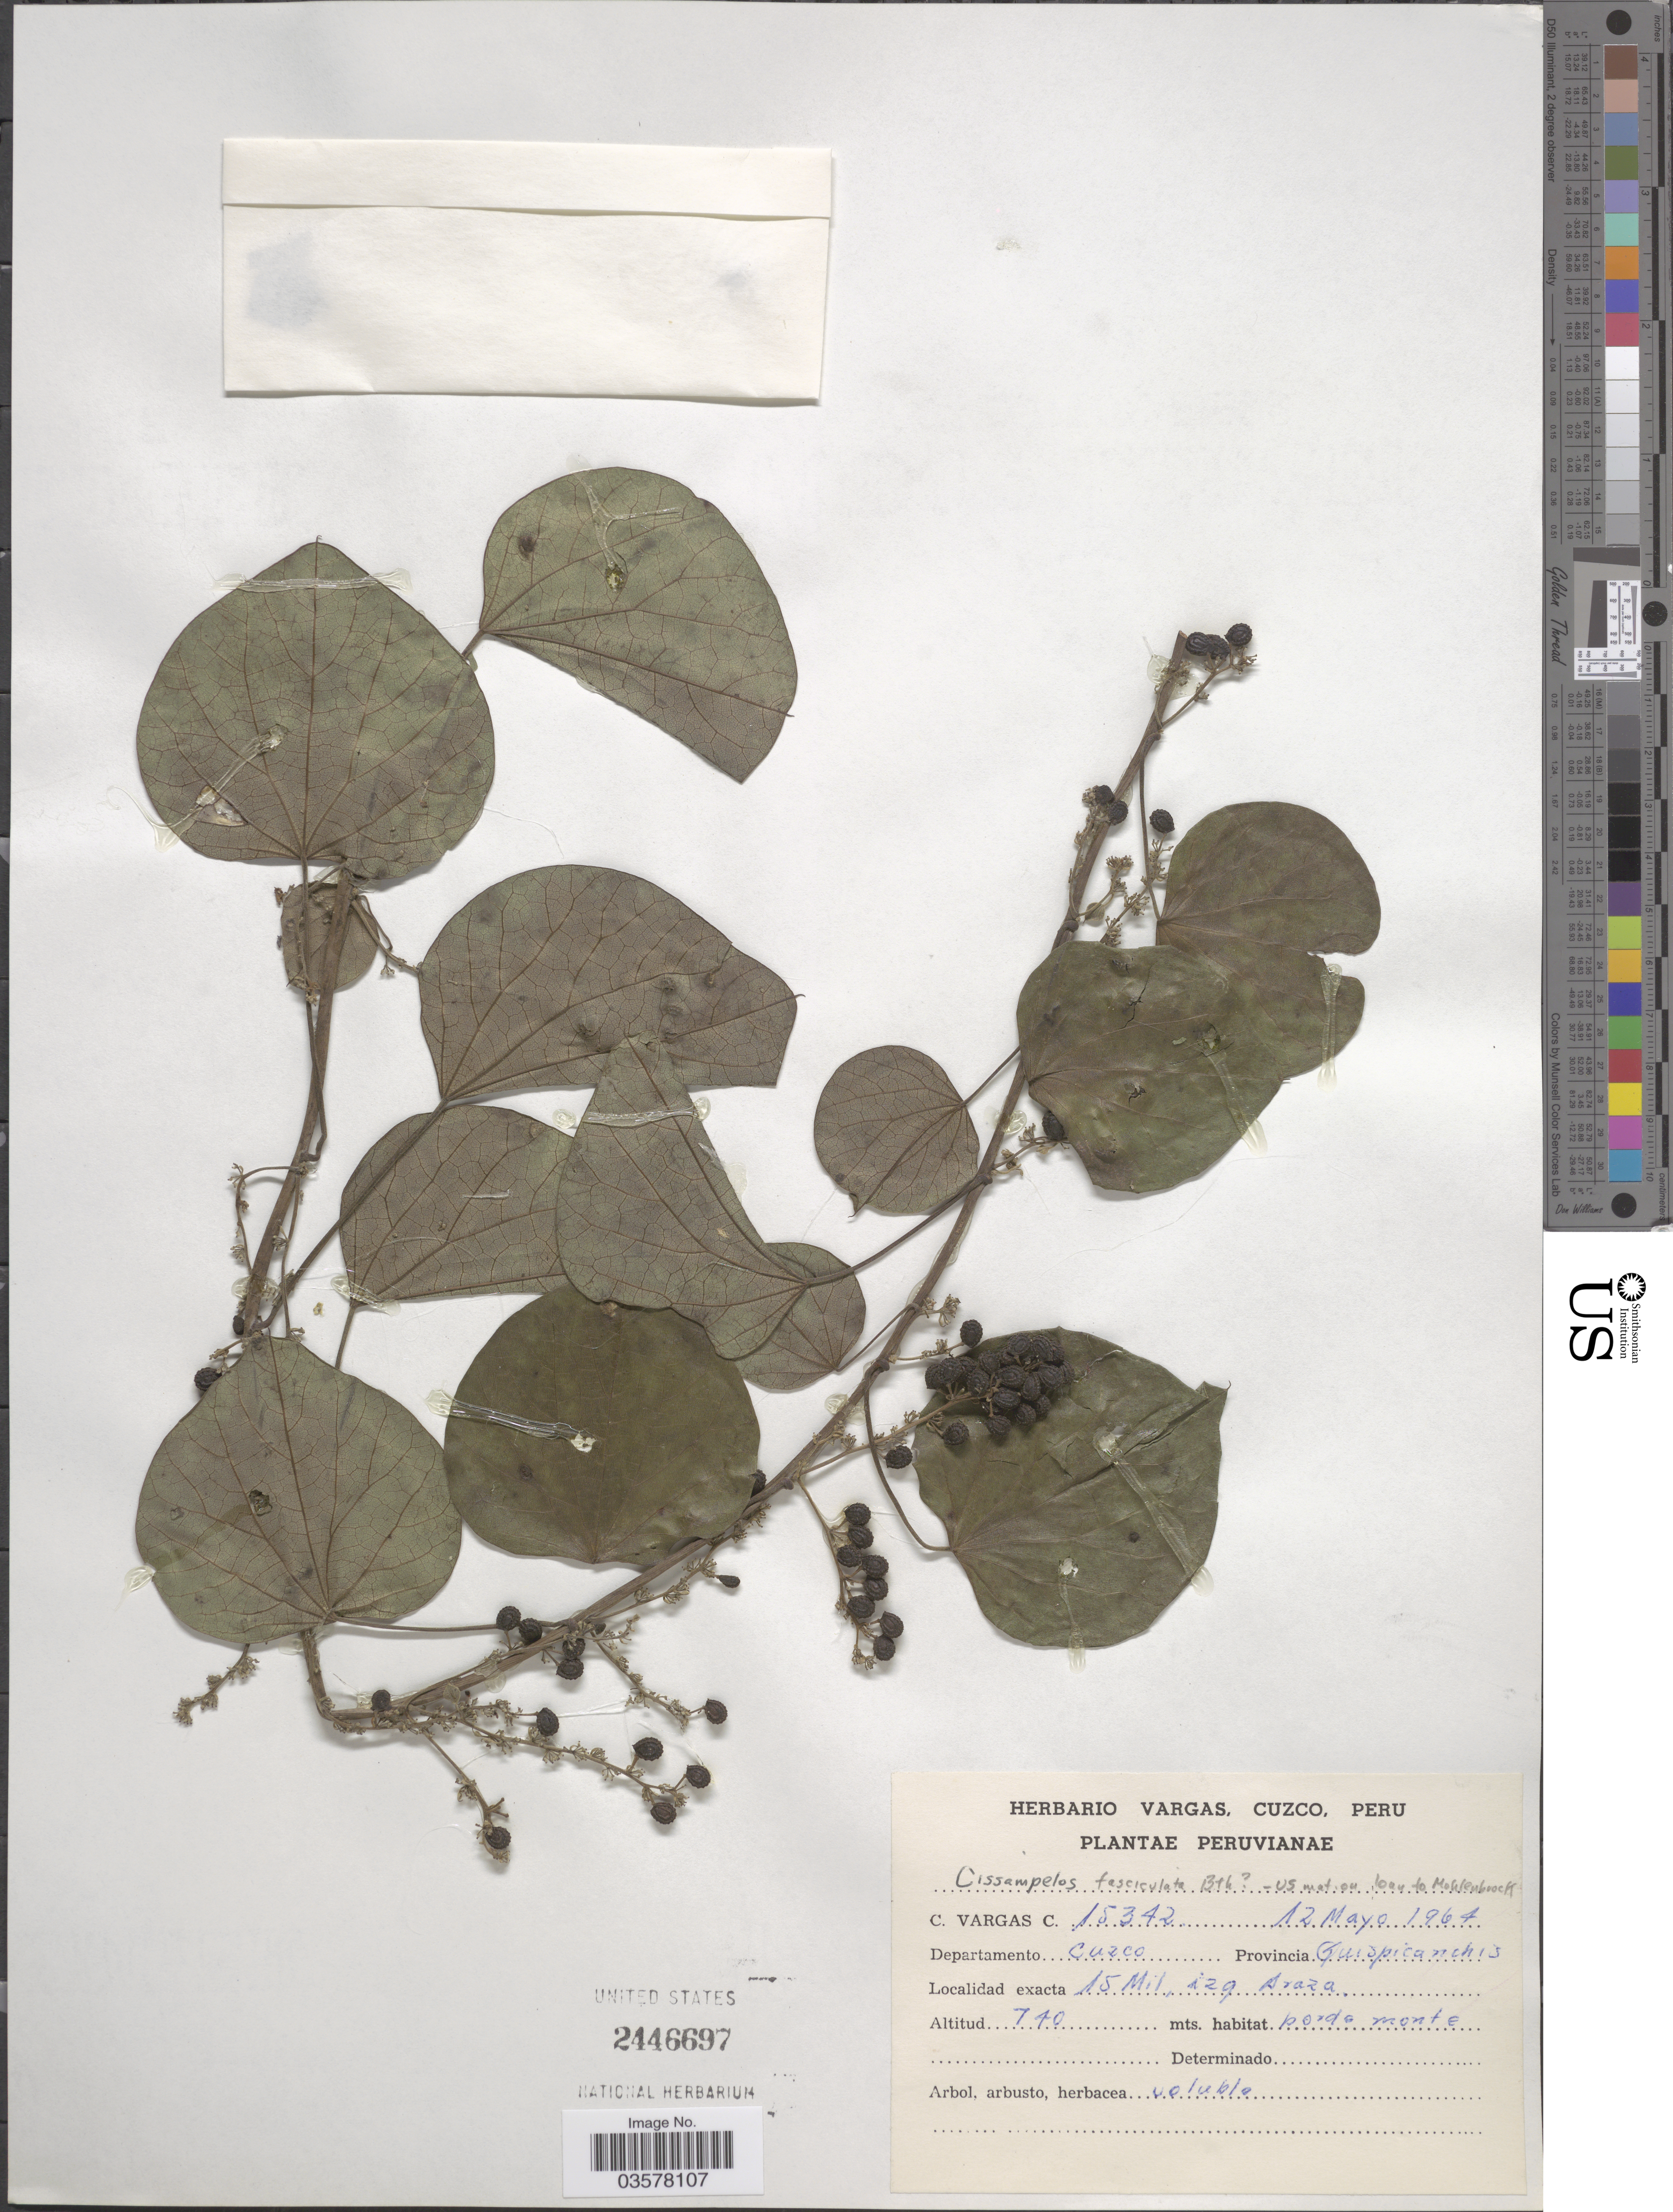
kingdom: Plantae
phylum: Tracheophyta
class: Magnoliopsida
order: Ranunculales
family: Menispermaceae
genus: Cissampelos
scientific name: Cissampelos fasciculata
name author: Benth.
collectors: C. Vargas Calderón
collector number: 15342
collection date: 1964-05-12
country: Peru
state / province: Cusco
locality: Departamento Cuzco. Provincia Quispicanchis. 15 Mil, izq Araza.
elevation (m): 740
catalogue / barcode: US 2446697